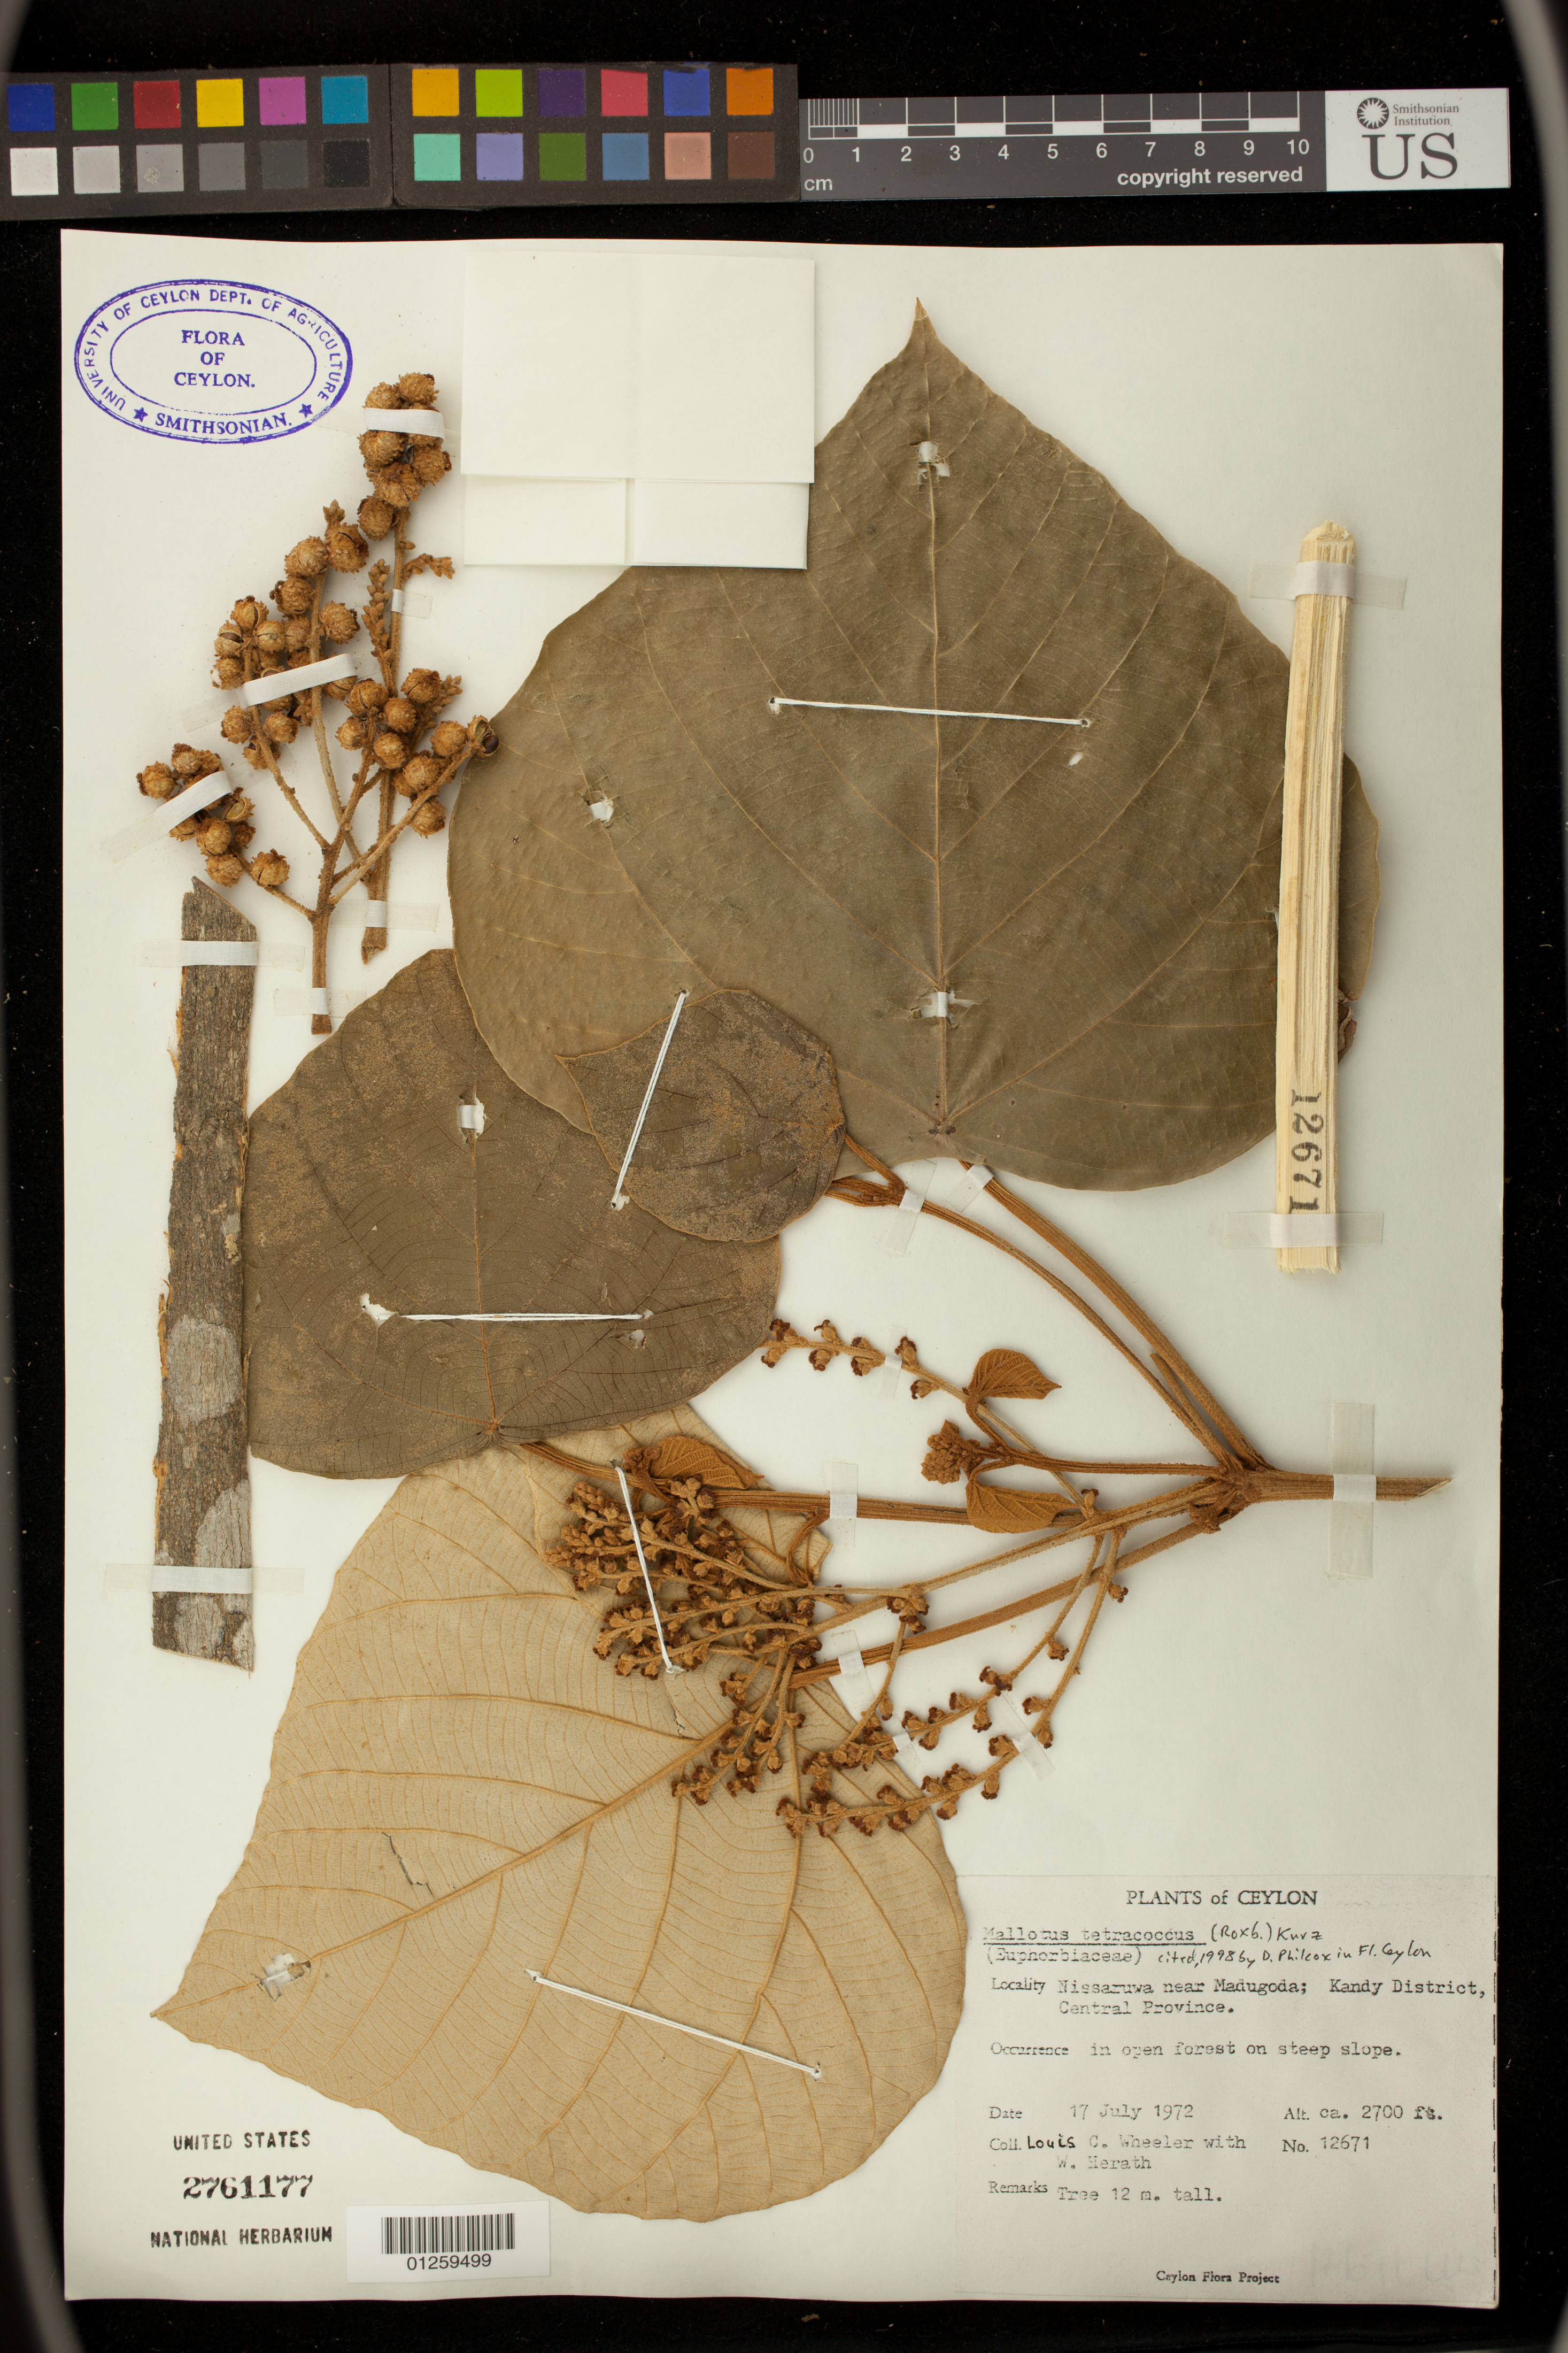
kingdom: Plantae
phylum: Tracheophyta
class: Magnoliopsida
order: Malpighiales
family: Euphorbiaceae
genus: Mallotus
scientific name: Mallotus tetracoccus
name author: (Roxb.) Kurz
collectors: L. C. Wheeler & W. Herath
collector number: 12671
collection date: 1972-07-17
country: Sri Lanka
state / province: Central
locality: Nissaruwa near Madugoda; Kandy District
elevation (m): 823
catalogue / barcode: US 2761177